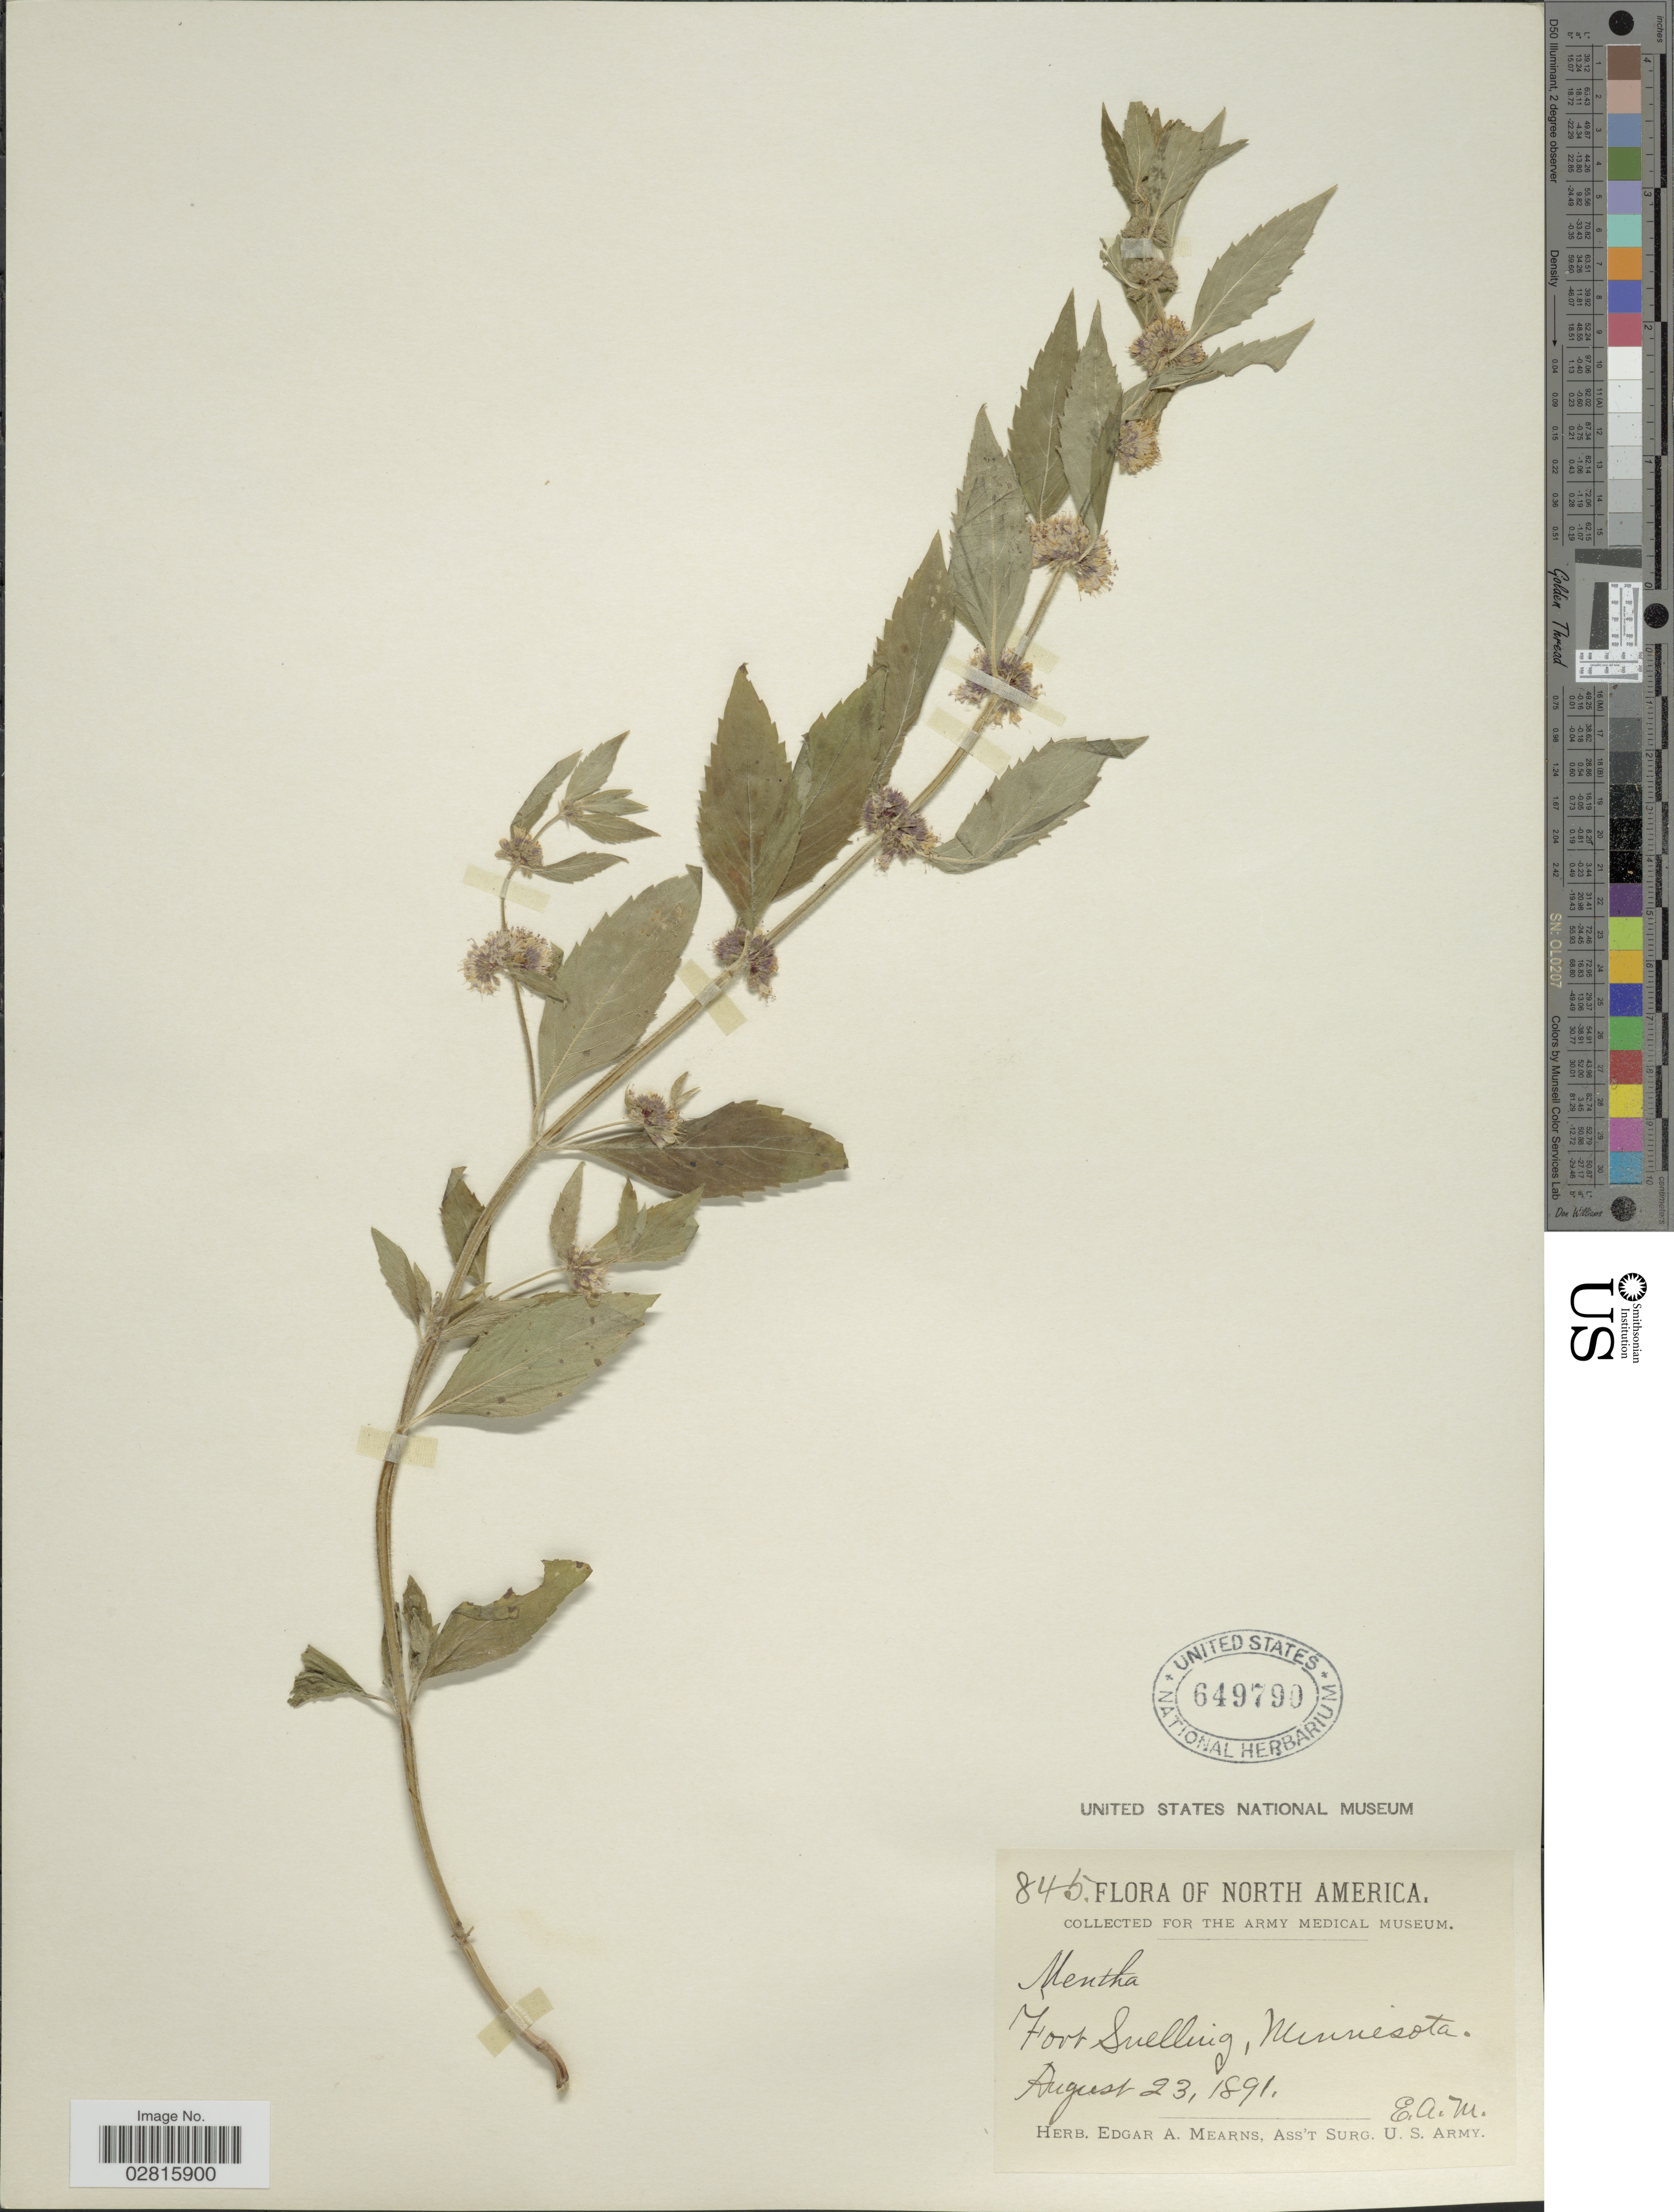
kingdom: Plantae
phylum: Tracheophyta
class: Magnoliopsida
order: Lamiales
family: Lamiaceae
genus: Mentha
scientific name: Mentha sp.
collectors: E. A. Mearns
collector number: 845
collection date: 1891-08-23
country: United States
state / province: Minnesota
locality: Fort Snelling.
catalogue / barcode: US 649790